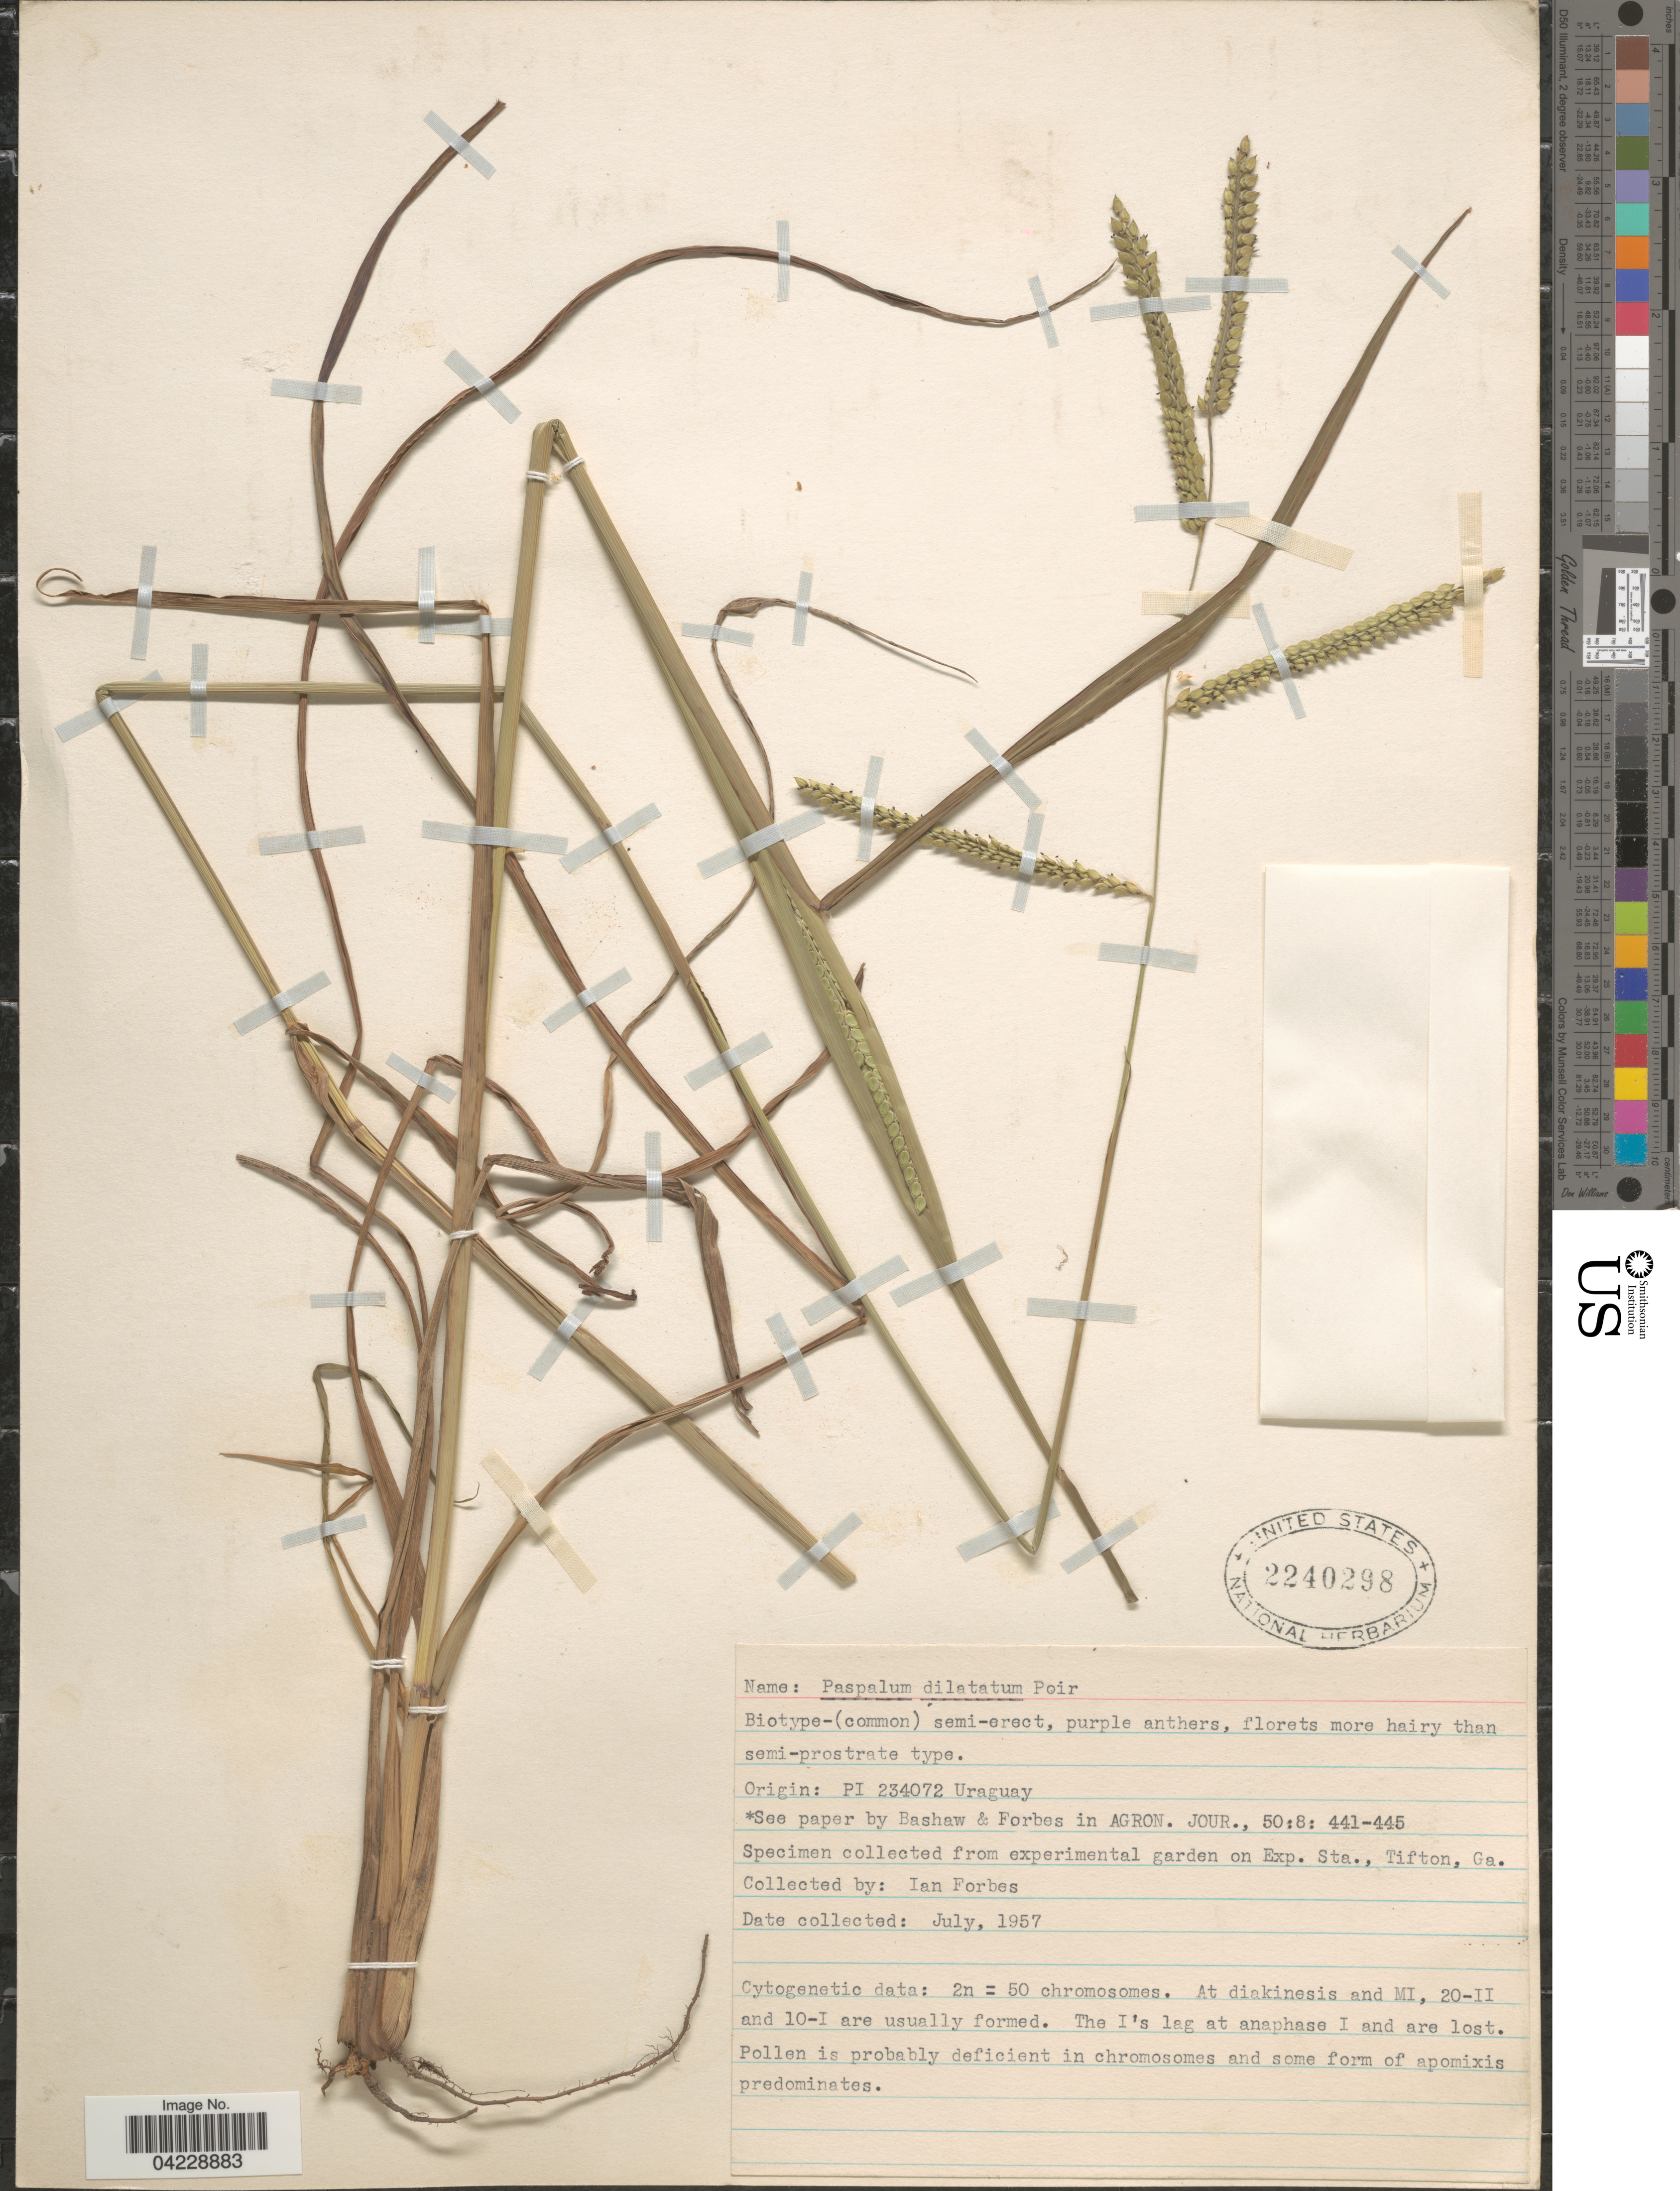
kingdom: Plantae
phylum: Tracheophyta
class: Liliopsida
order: Poales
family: Poaceae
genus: Paspalum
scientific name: Paspalum dilatatum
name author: Poir.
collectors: I. Forbes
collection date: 1957-07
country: United States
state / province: Georgia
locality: From experimental garden on Exp. Sta., Tifton.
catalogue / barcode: US 2240298